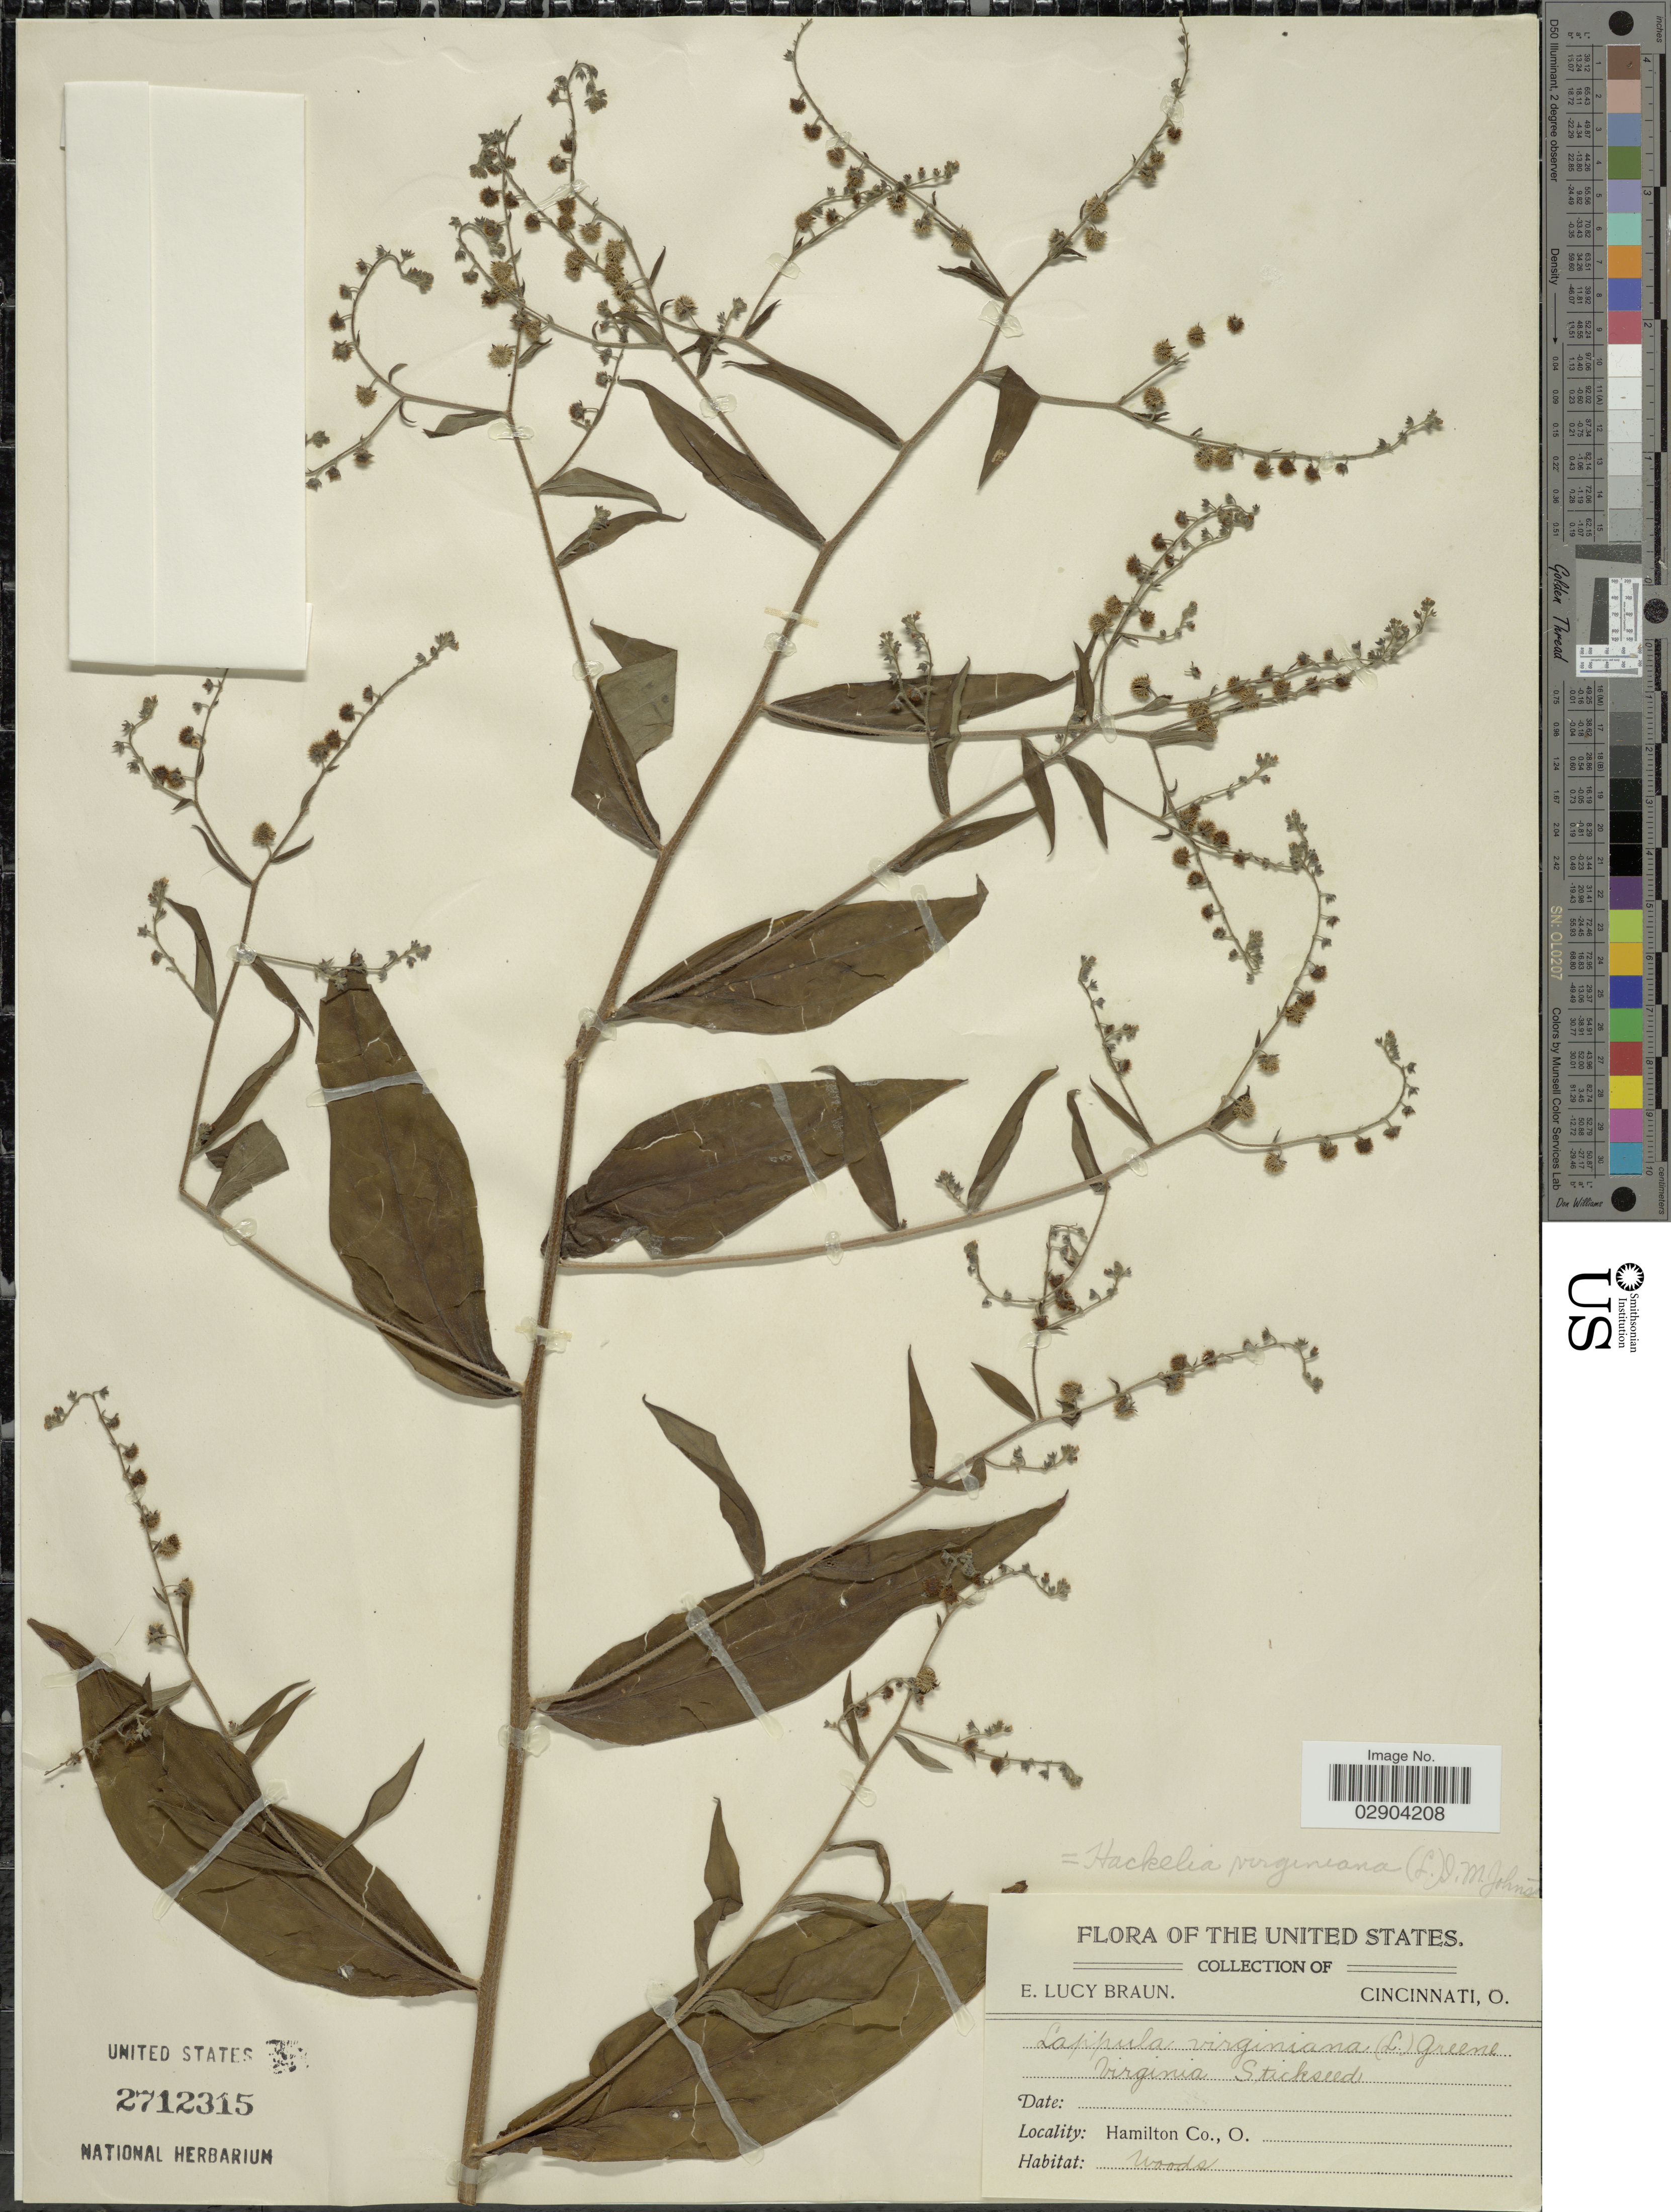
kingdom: Plantae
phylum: Tracheophyta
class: Magnoliopsida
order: Boraginales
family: Boraginaceae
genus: Hackelia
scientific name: Hackelia virginiana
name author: (L.) I.M. Johnst.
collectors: E. L. Braun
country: United States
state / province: Ohio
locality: Hamilton Co., O.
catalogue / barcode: US 2712315